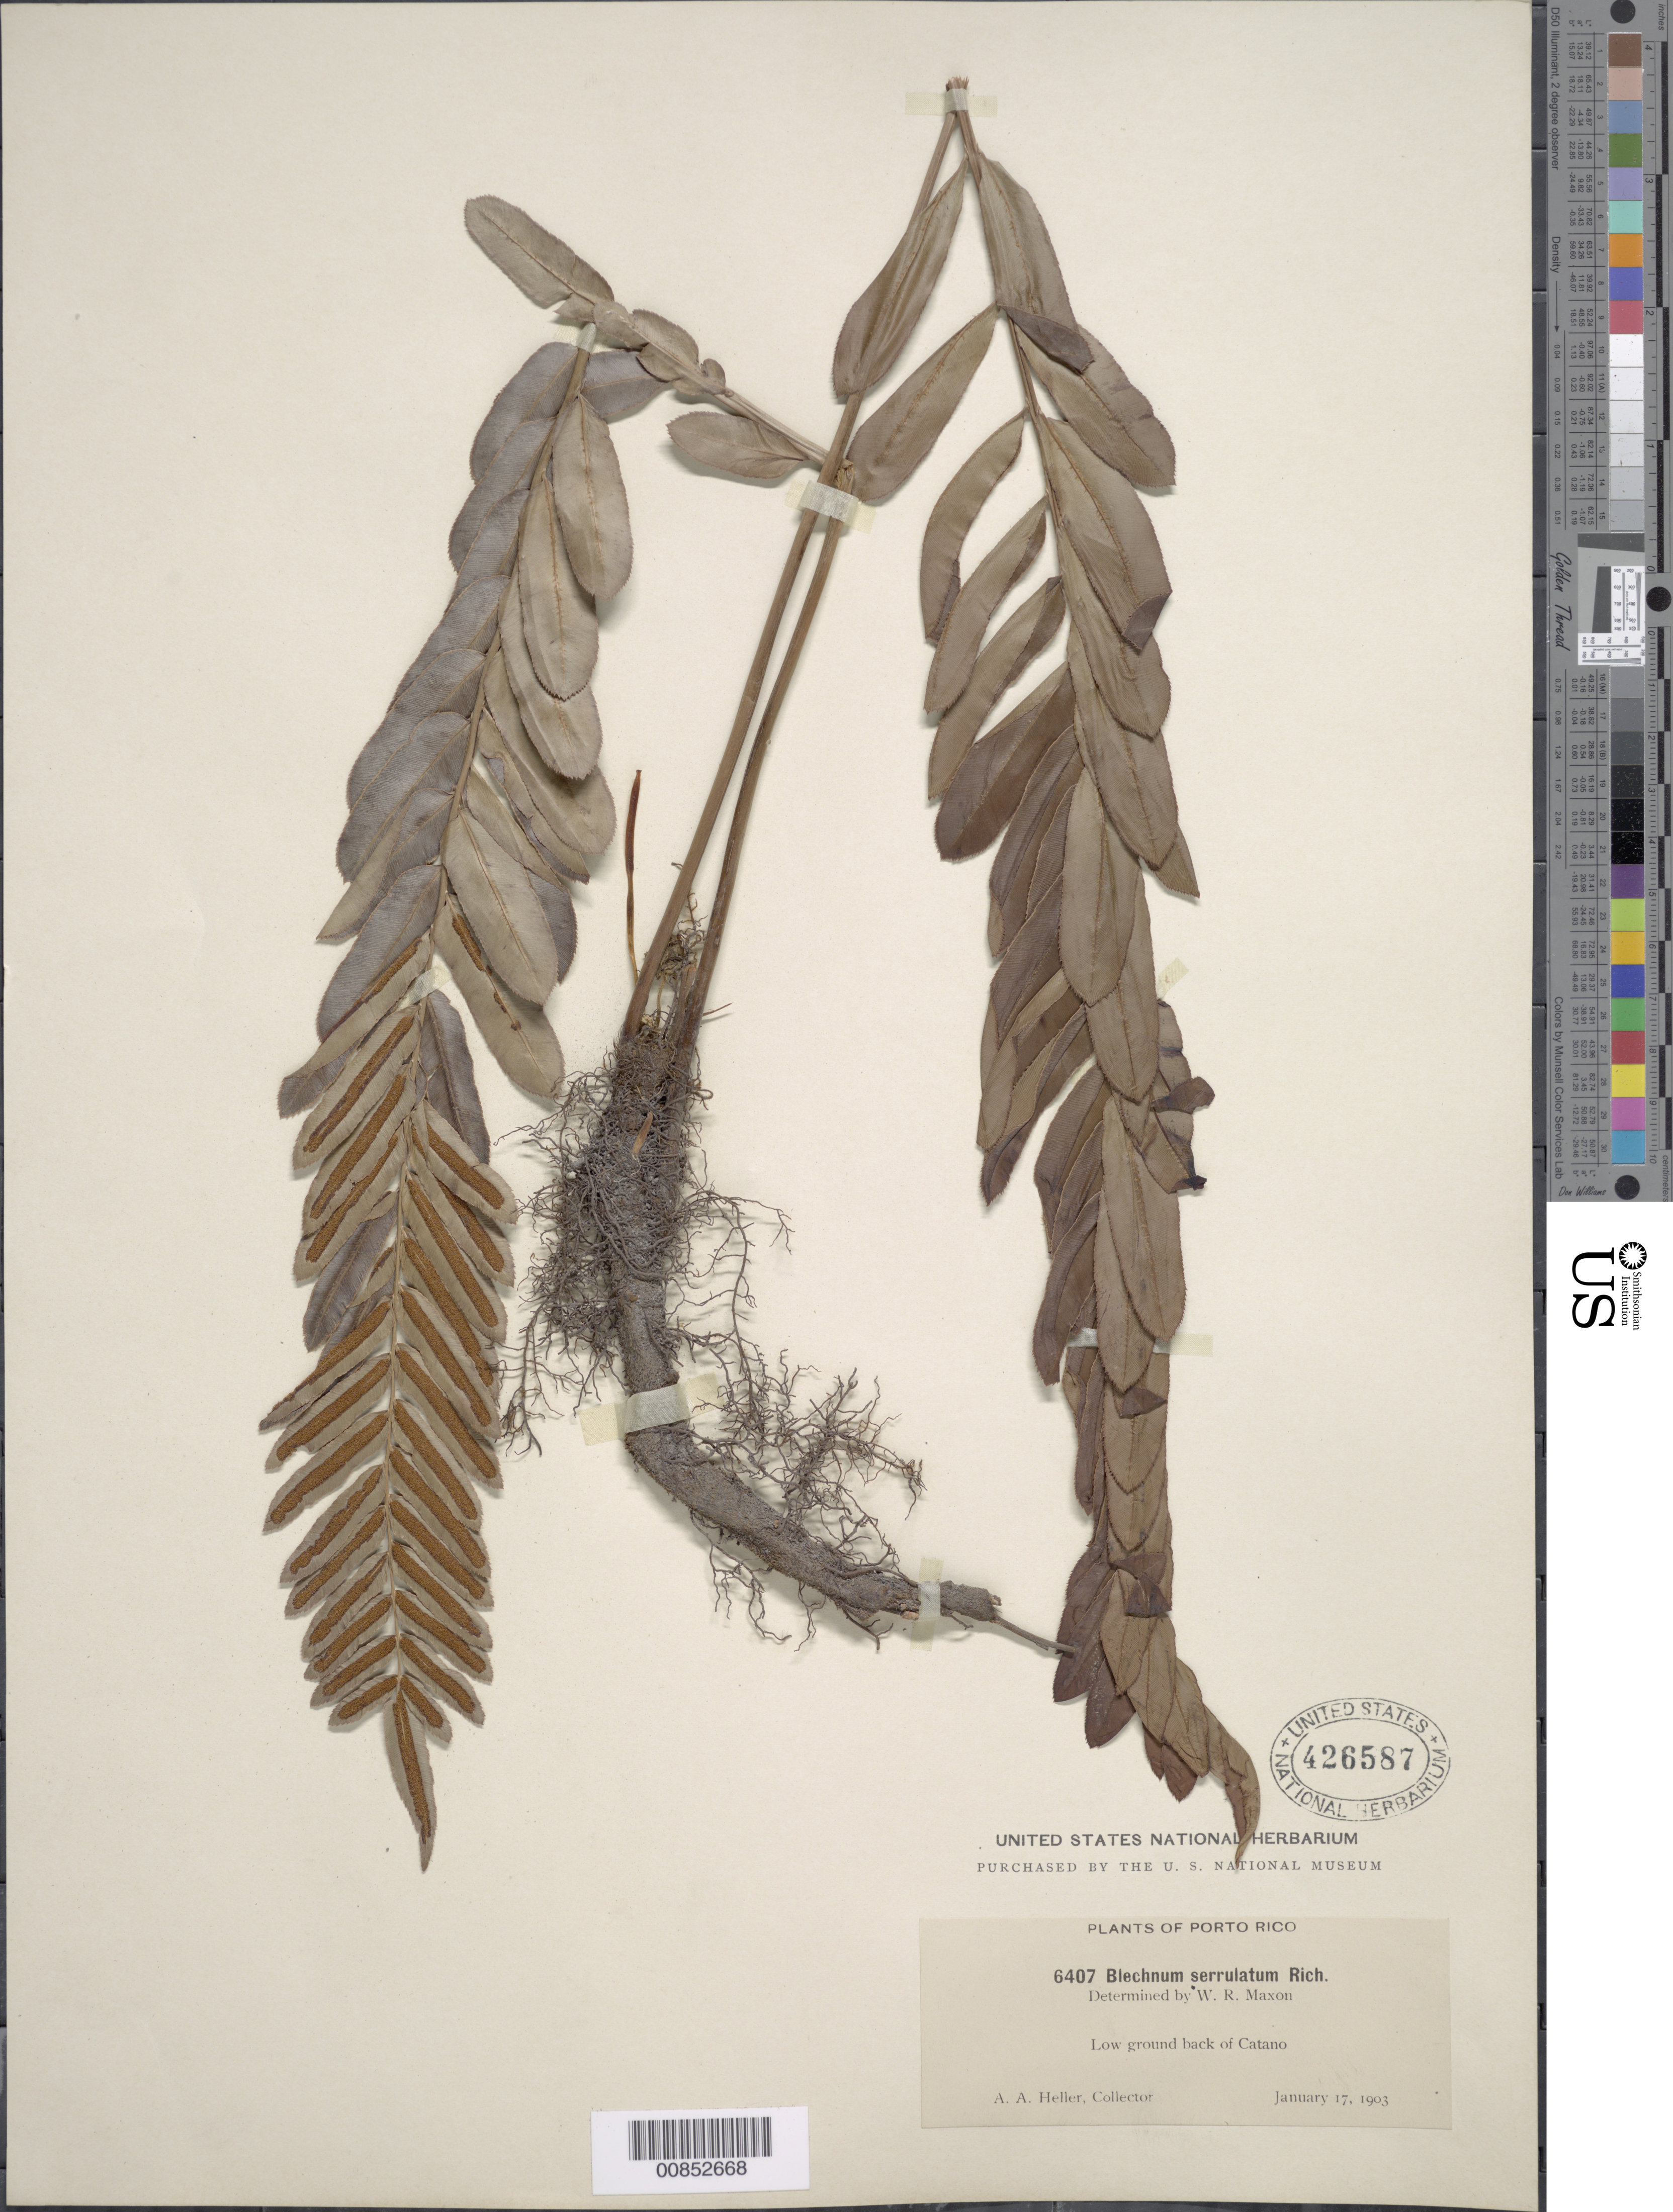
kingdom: Plantae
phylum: Tracheophyta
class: Polypodiopsida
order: Polypodiales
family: Blechnaceae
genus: Telmatoblechnum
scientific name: Telmatoblechnum serrulatum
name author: (Rich.) Perrie et al.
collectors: A. A. Heller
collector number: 6407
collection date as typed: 17 Jan 1903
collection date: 1903-01-17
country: Puerto Rico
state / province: Cataño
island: Puerto Rico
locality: Cataño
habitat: Low ground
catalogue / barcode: US 426587